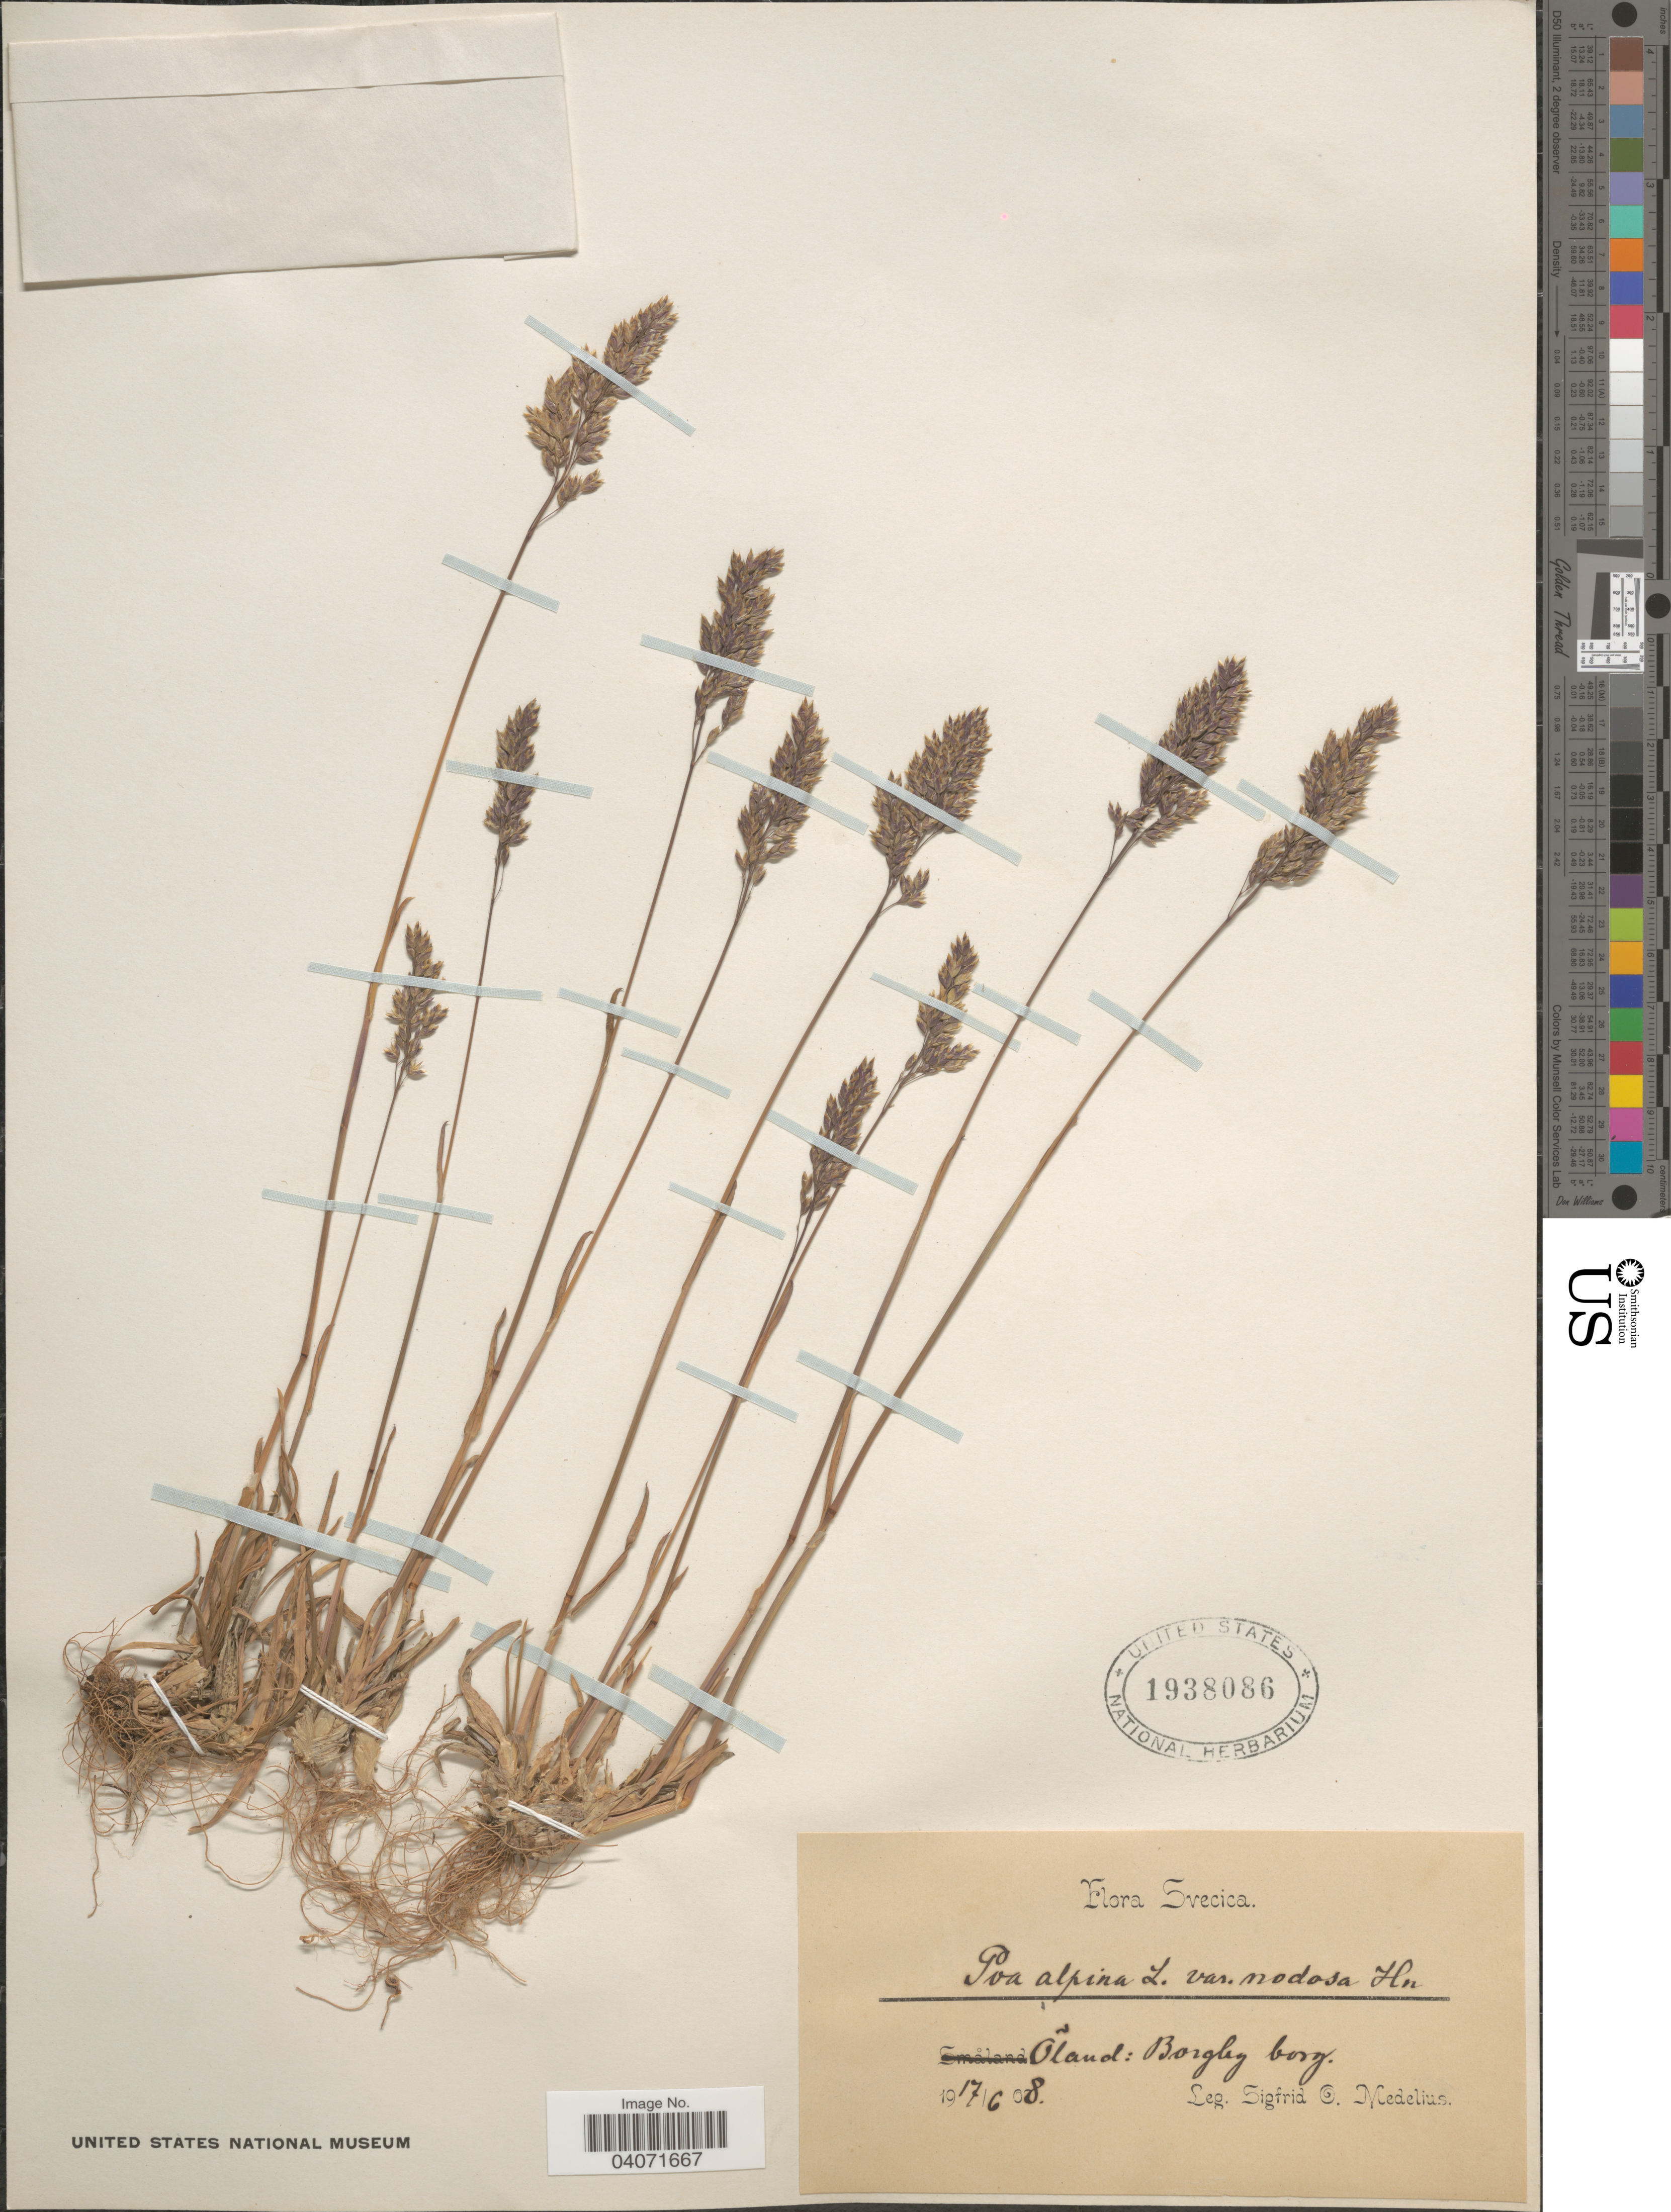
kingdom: Plantae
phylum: Tracheophyta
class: Liliopsida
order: Poales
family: Poaceae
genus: Poa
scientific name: Poa alpina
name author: L.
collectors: S. Medelius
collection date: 1908-06-17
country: Sweden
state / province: Kalmar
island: Oland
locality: Svecica. Öland: Borgby borg.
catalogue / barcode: US 1938086